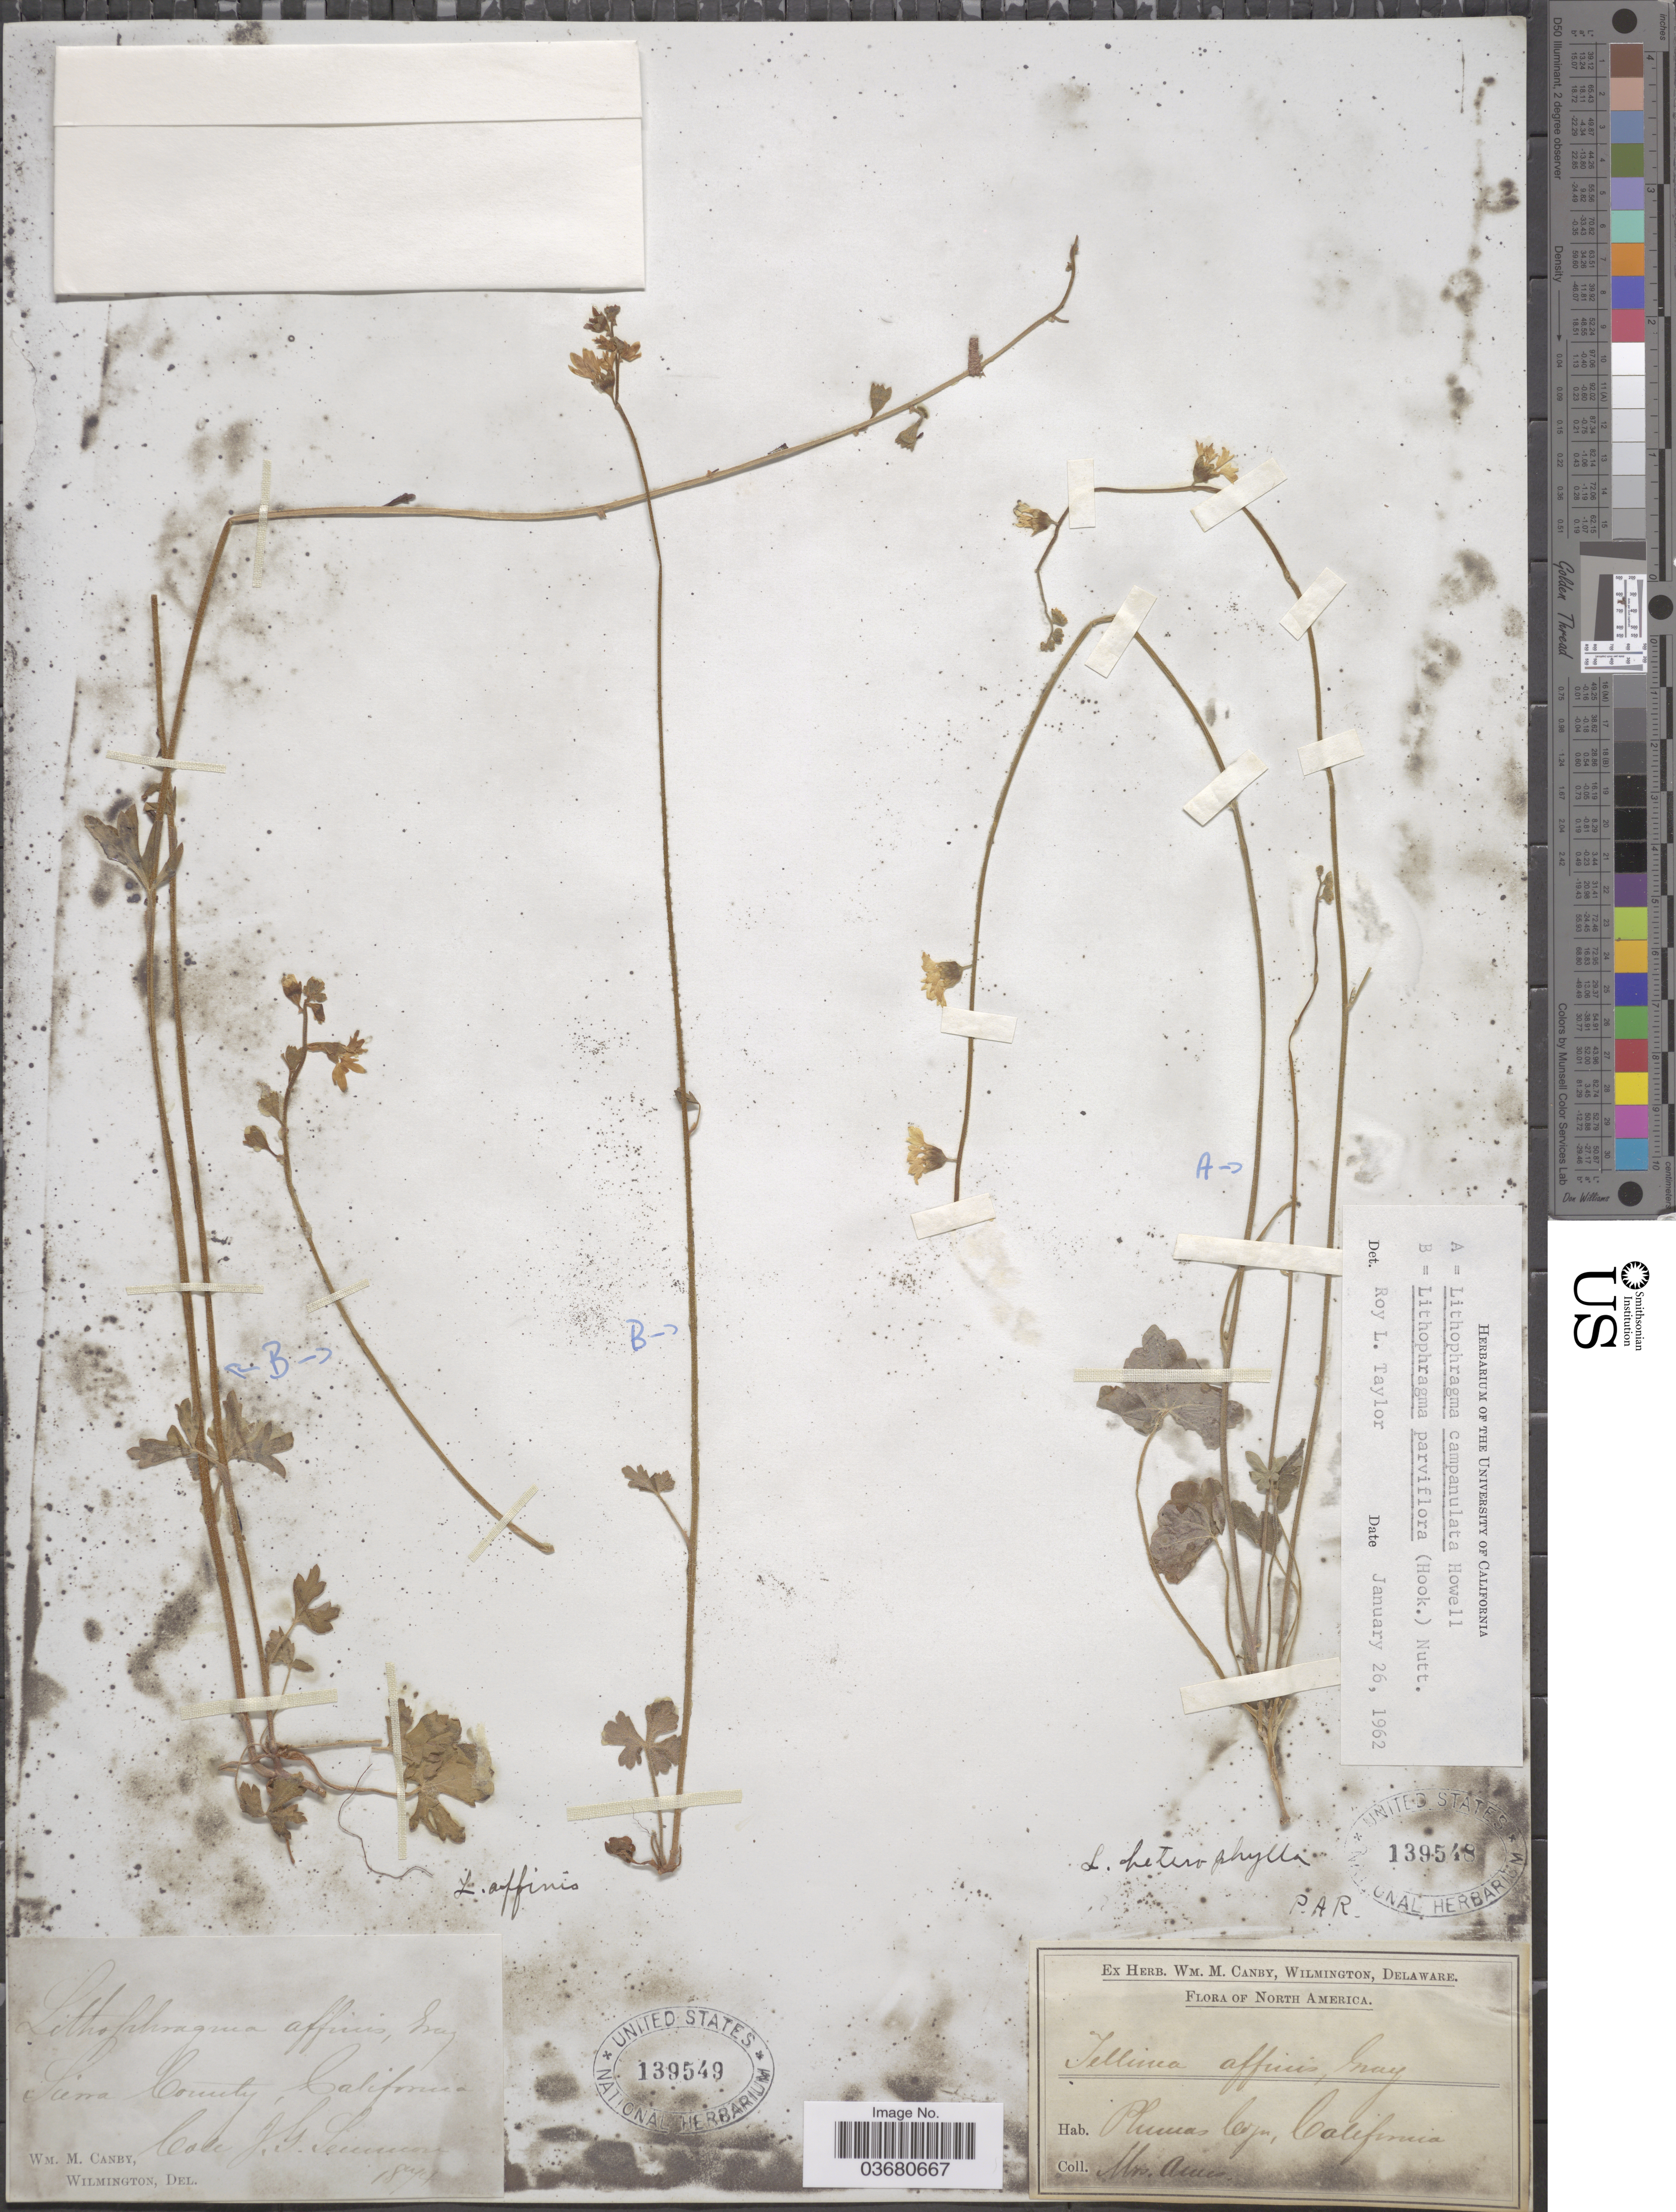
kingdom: Plantae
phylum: Tracheophyta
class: Magnoliopsida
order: Saxifragales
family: Saxifragaceae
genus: Lithophragma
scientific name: Lithophragma campanulatum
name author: Howell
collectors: -- Ames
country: United States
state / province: California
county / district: Plumas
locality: Plumas County.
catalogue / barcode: US 139548-2